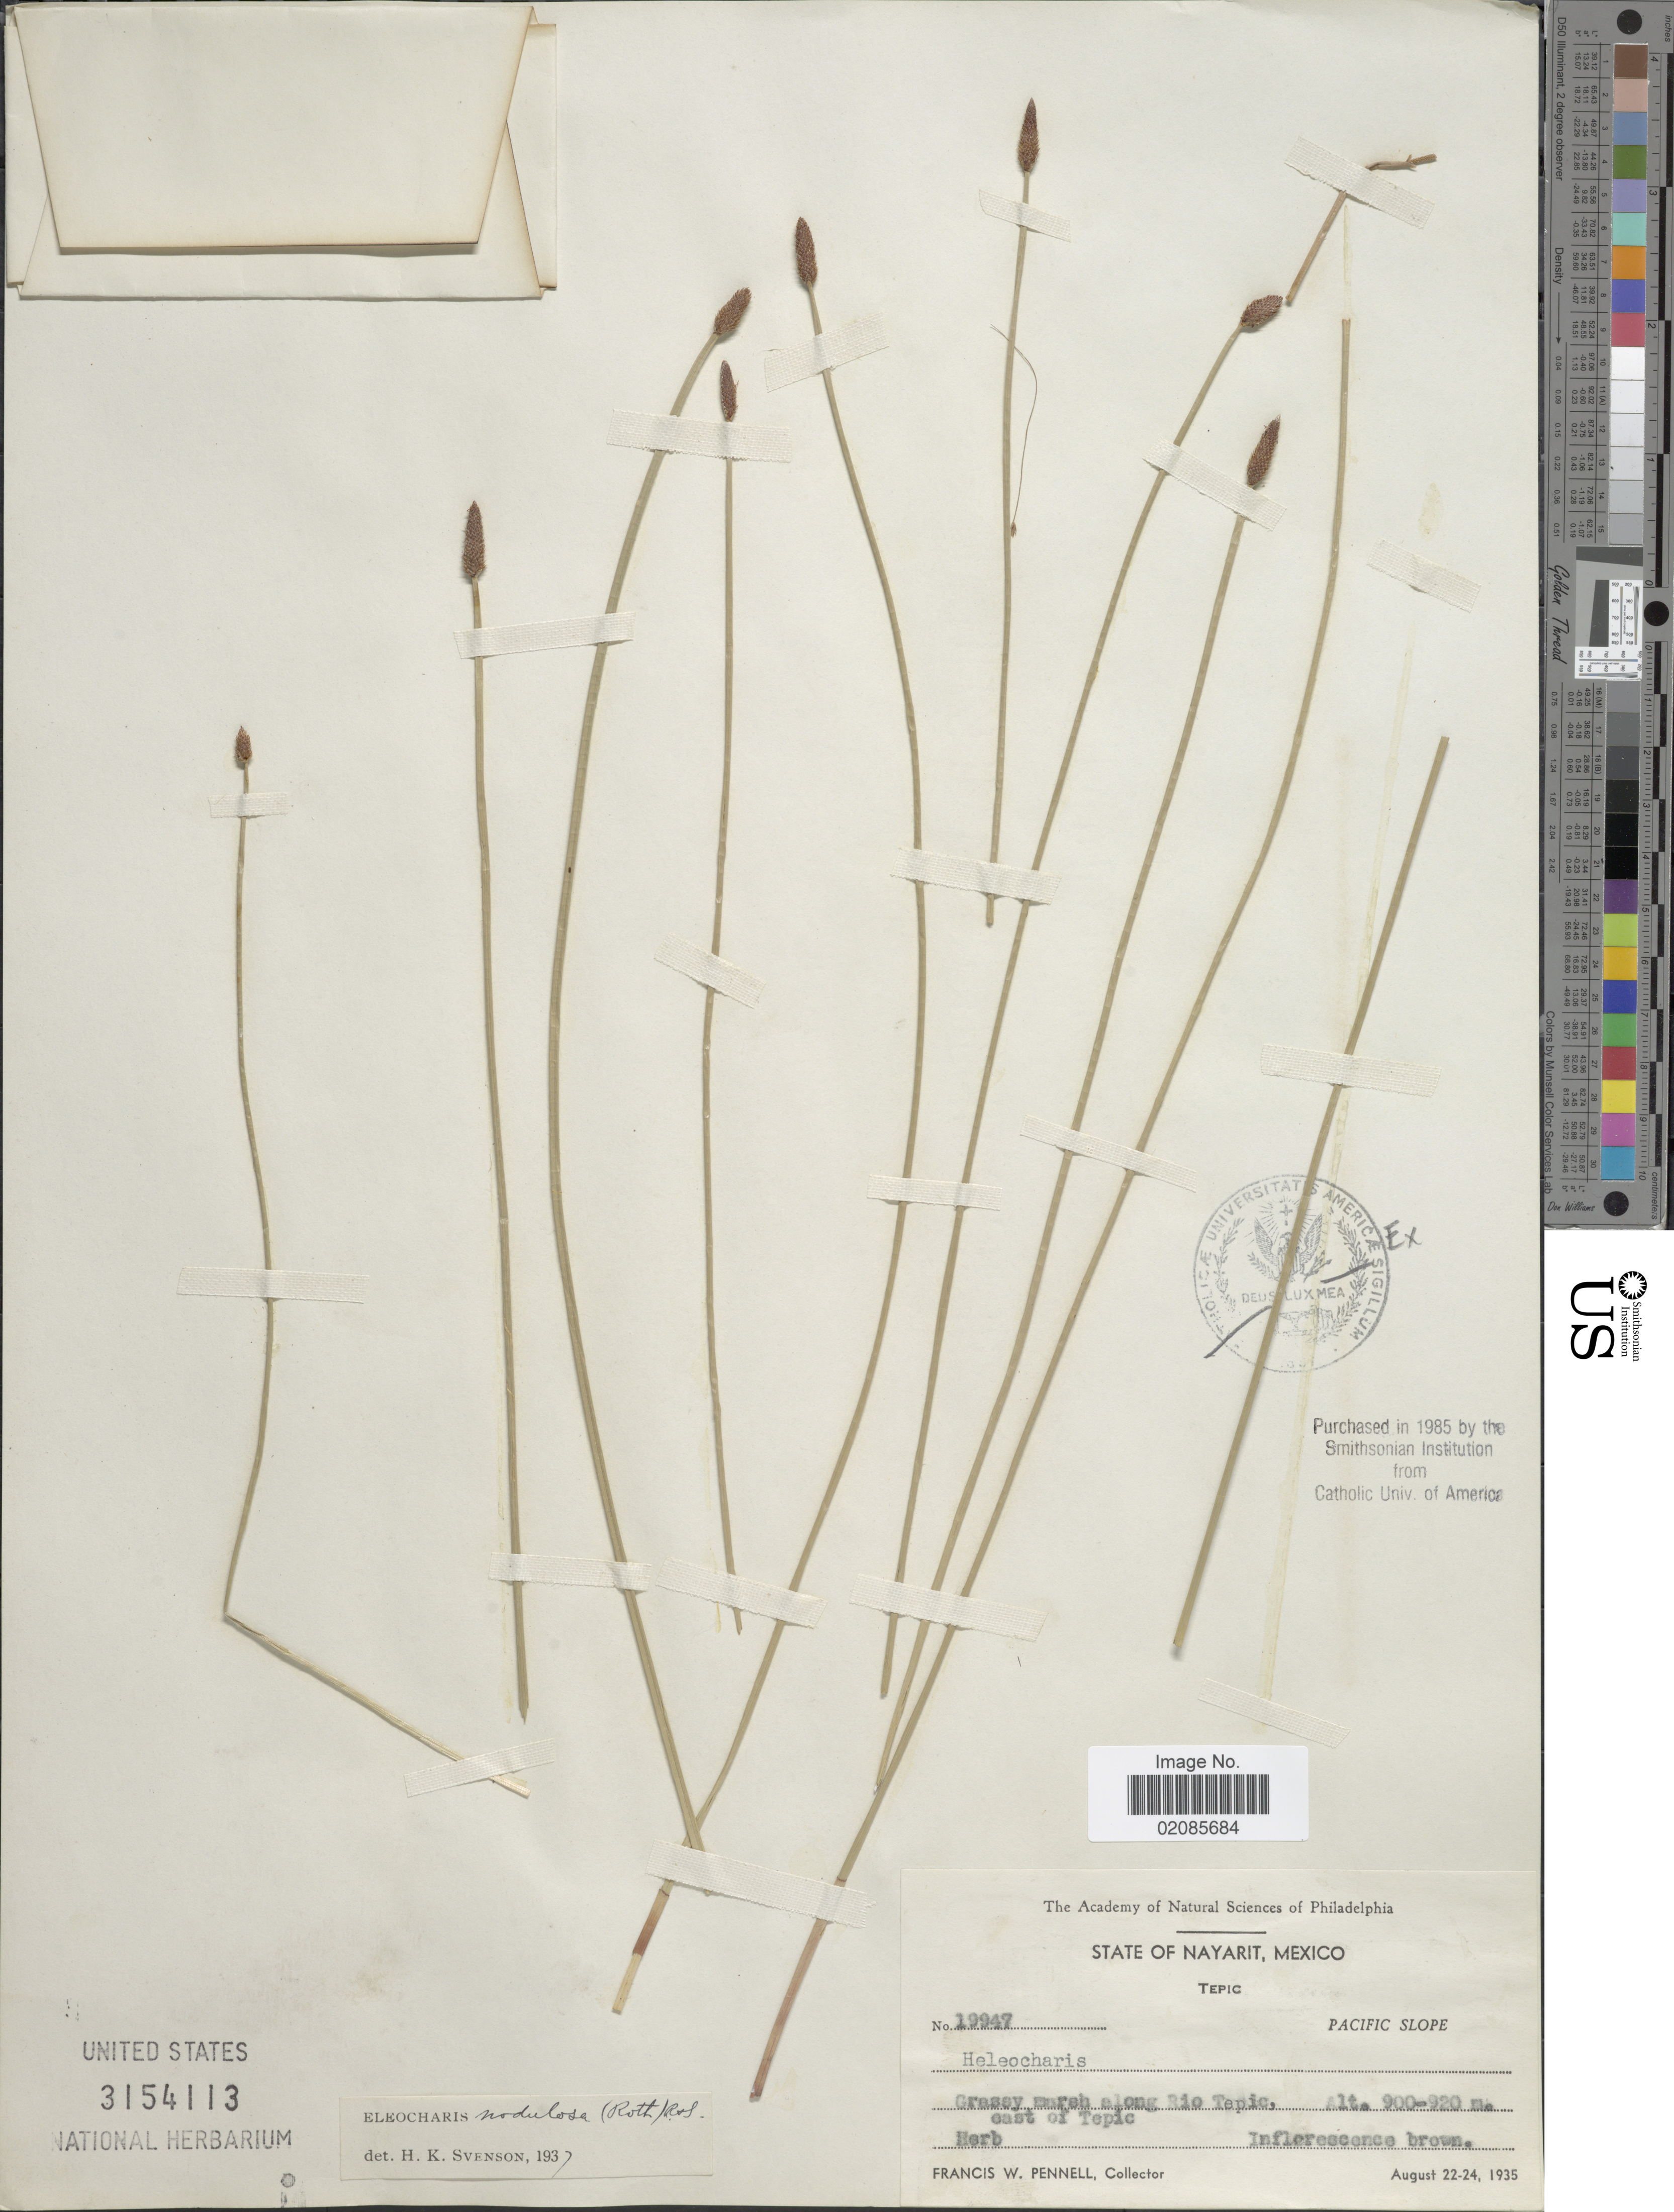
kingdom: Plantae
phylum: Tracheophyta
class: Liliopsida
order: Poales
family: Cyperaceae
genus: Eleocharis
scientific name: Eleocharis montana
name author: (Kunth) Roem. & Schult.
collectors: F. W. Pennell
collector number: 19947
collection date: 1935-08-22/1935-08-24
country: Mexico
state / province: Nayarit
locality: Tepic, Pacific Slope, grassy marsh along Rio Tepic, east of Tepic.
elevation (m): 900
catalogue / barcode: US 3154113